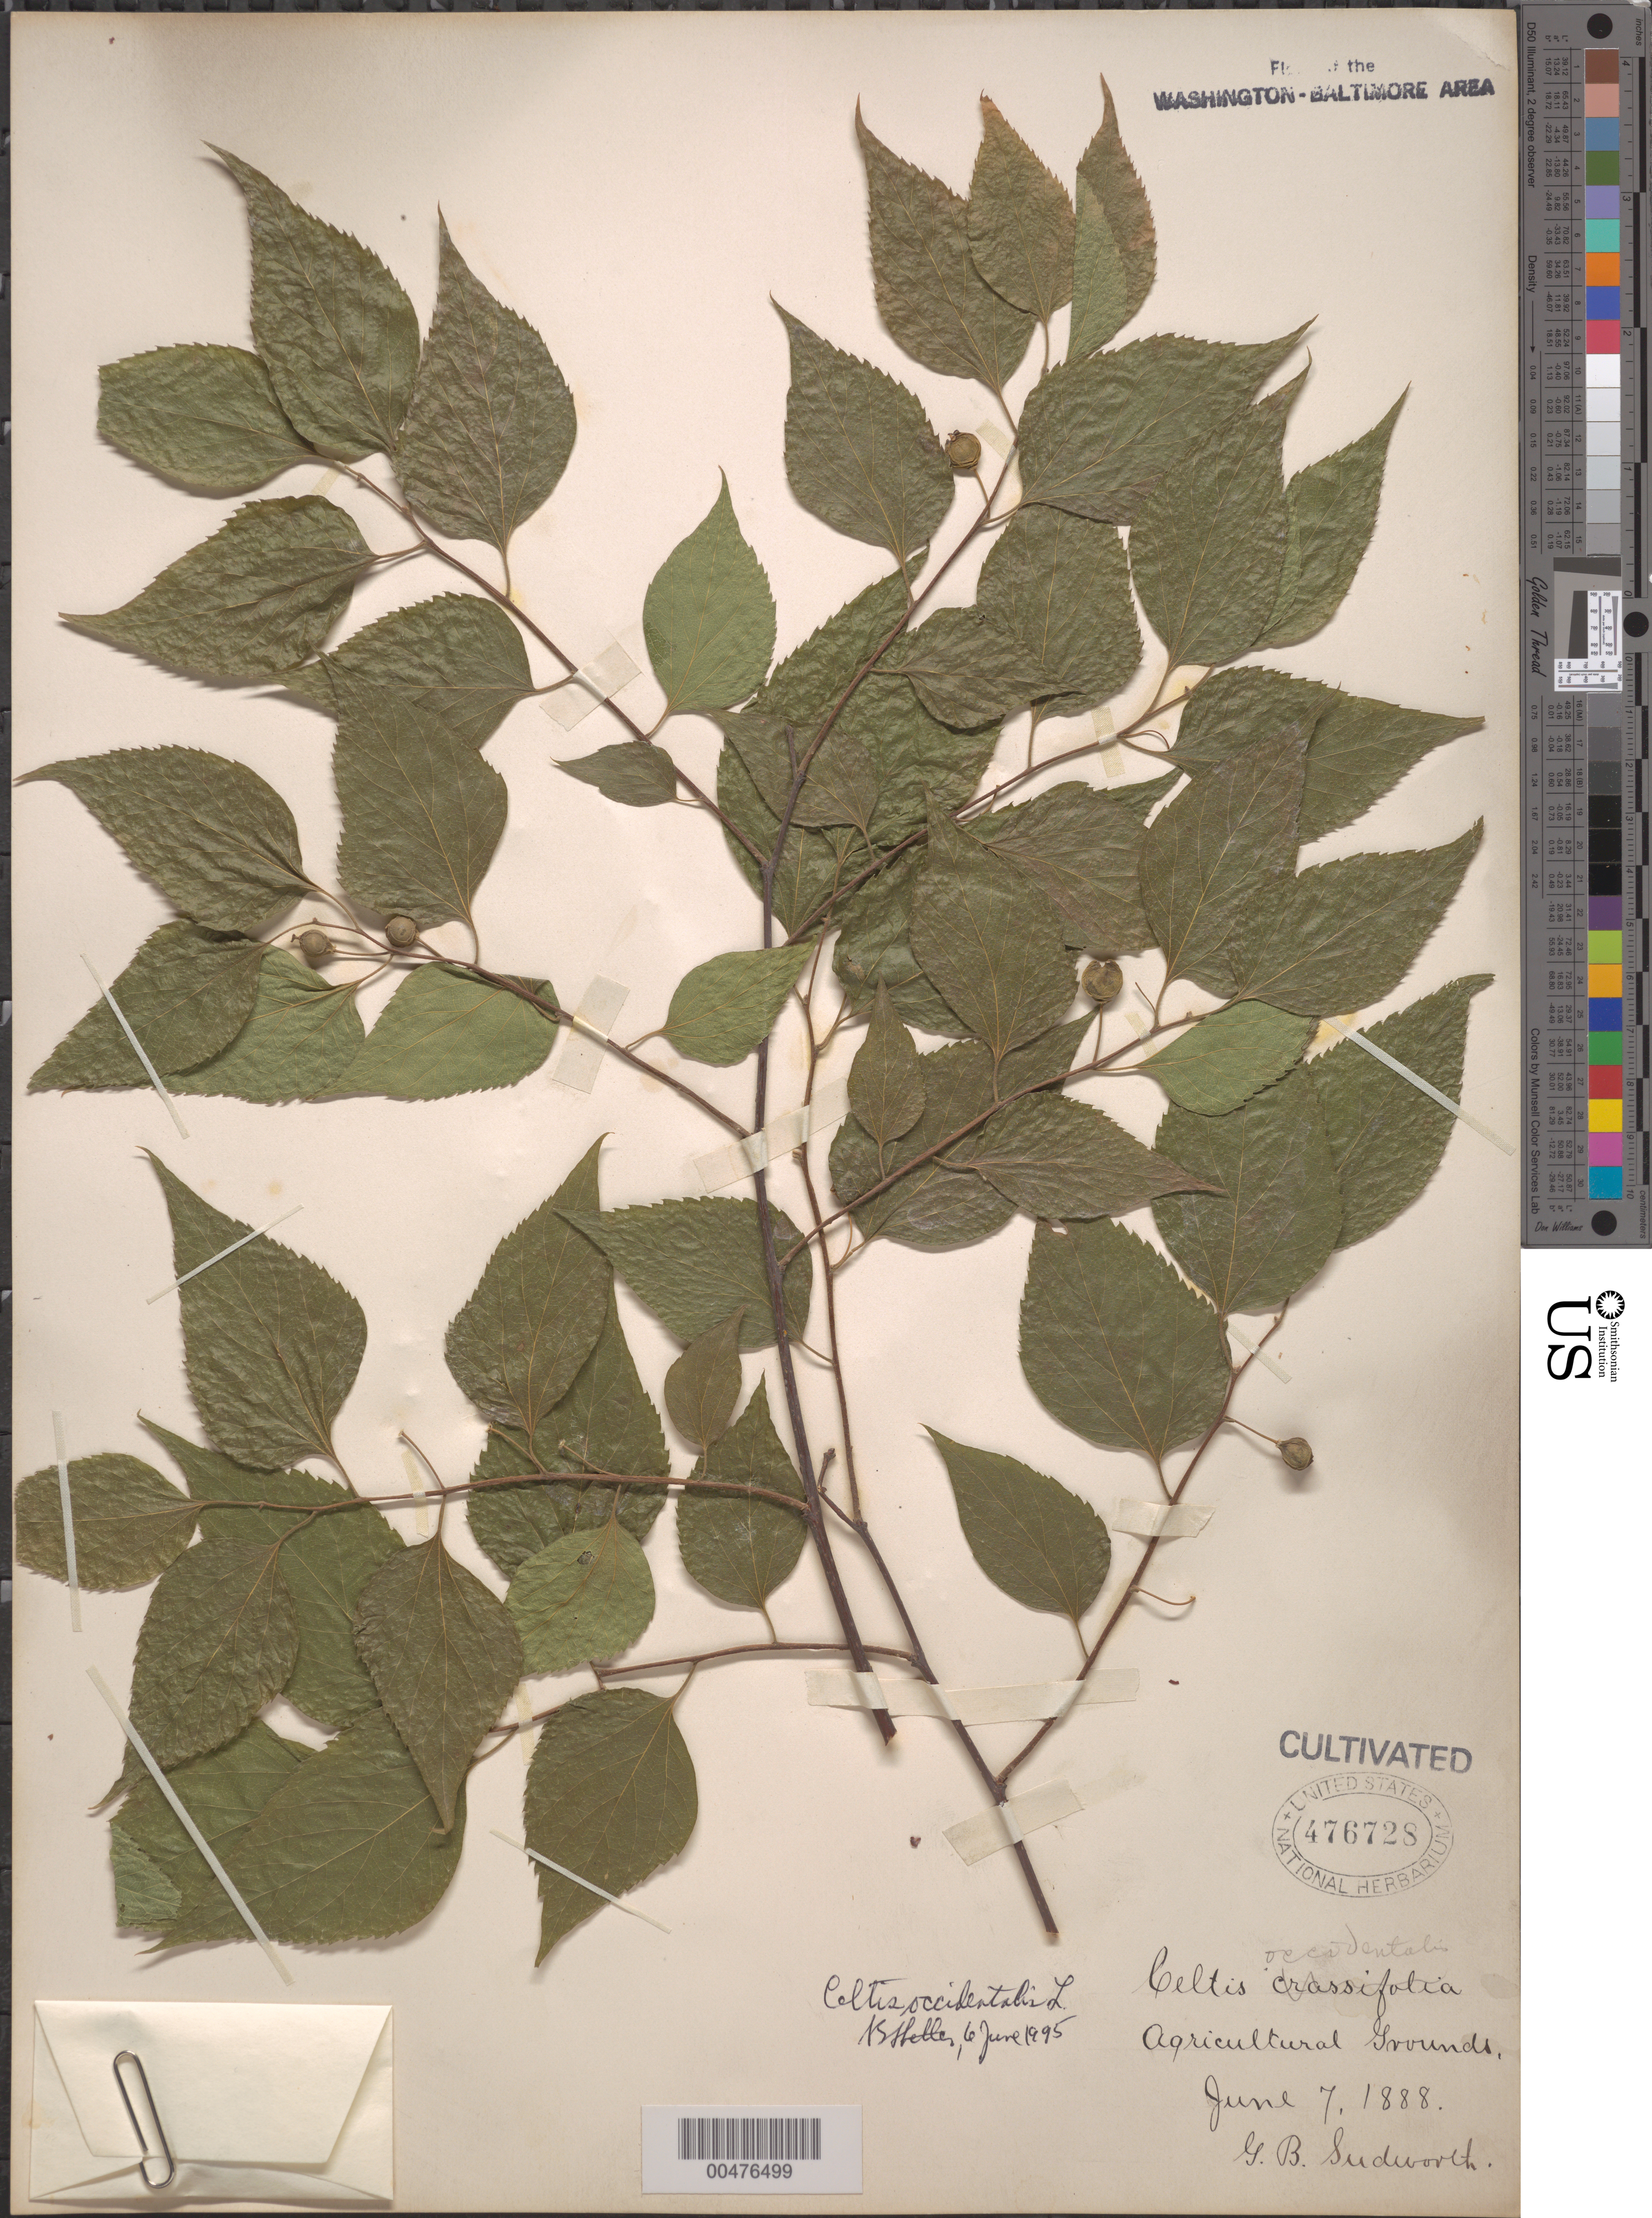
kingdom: Plantae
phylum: Tracheophyta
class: Magnoliopsida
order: Rosales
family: Cannabaceae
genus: Celtis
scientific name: Celtis occidentalis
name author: L.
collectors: G. B. Sudworth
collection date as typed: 07 Jun 1888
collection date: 1888-06-07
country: United States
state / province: District of Columbia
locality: Agricultural grounds, Washington, D.C.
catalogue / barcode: US 476728